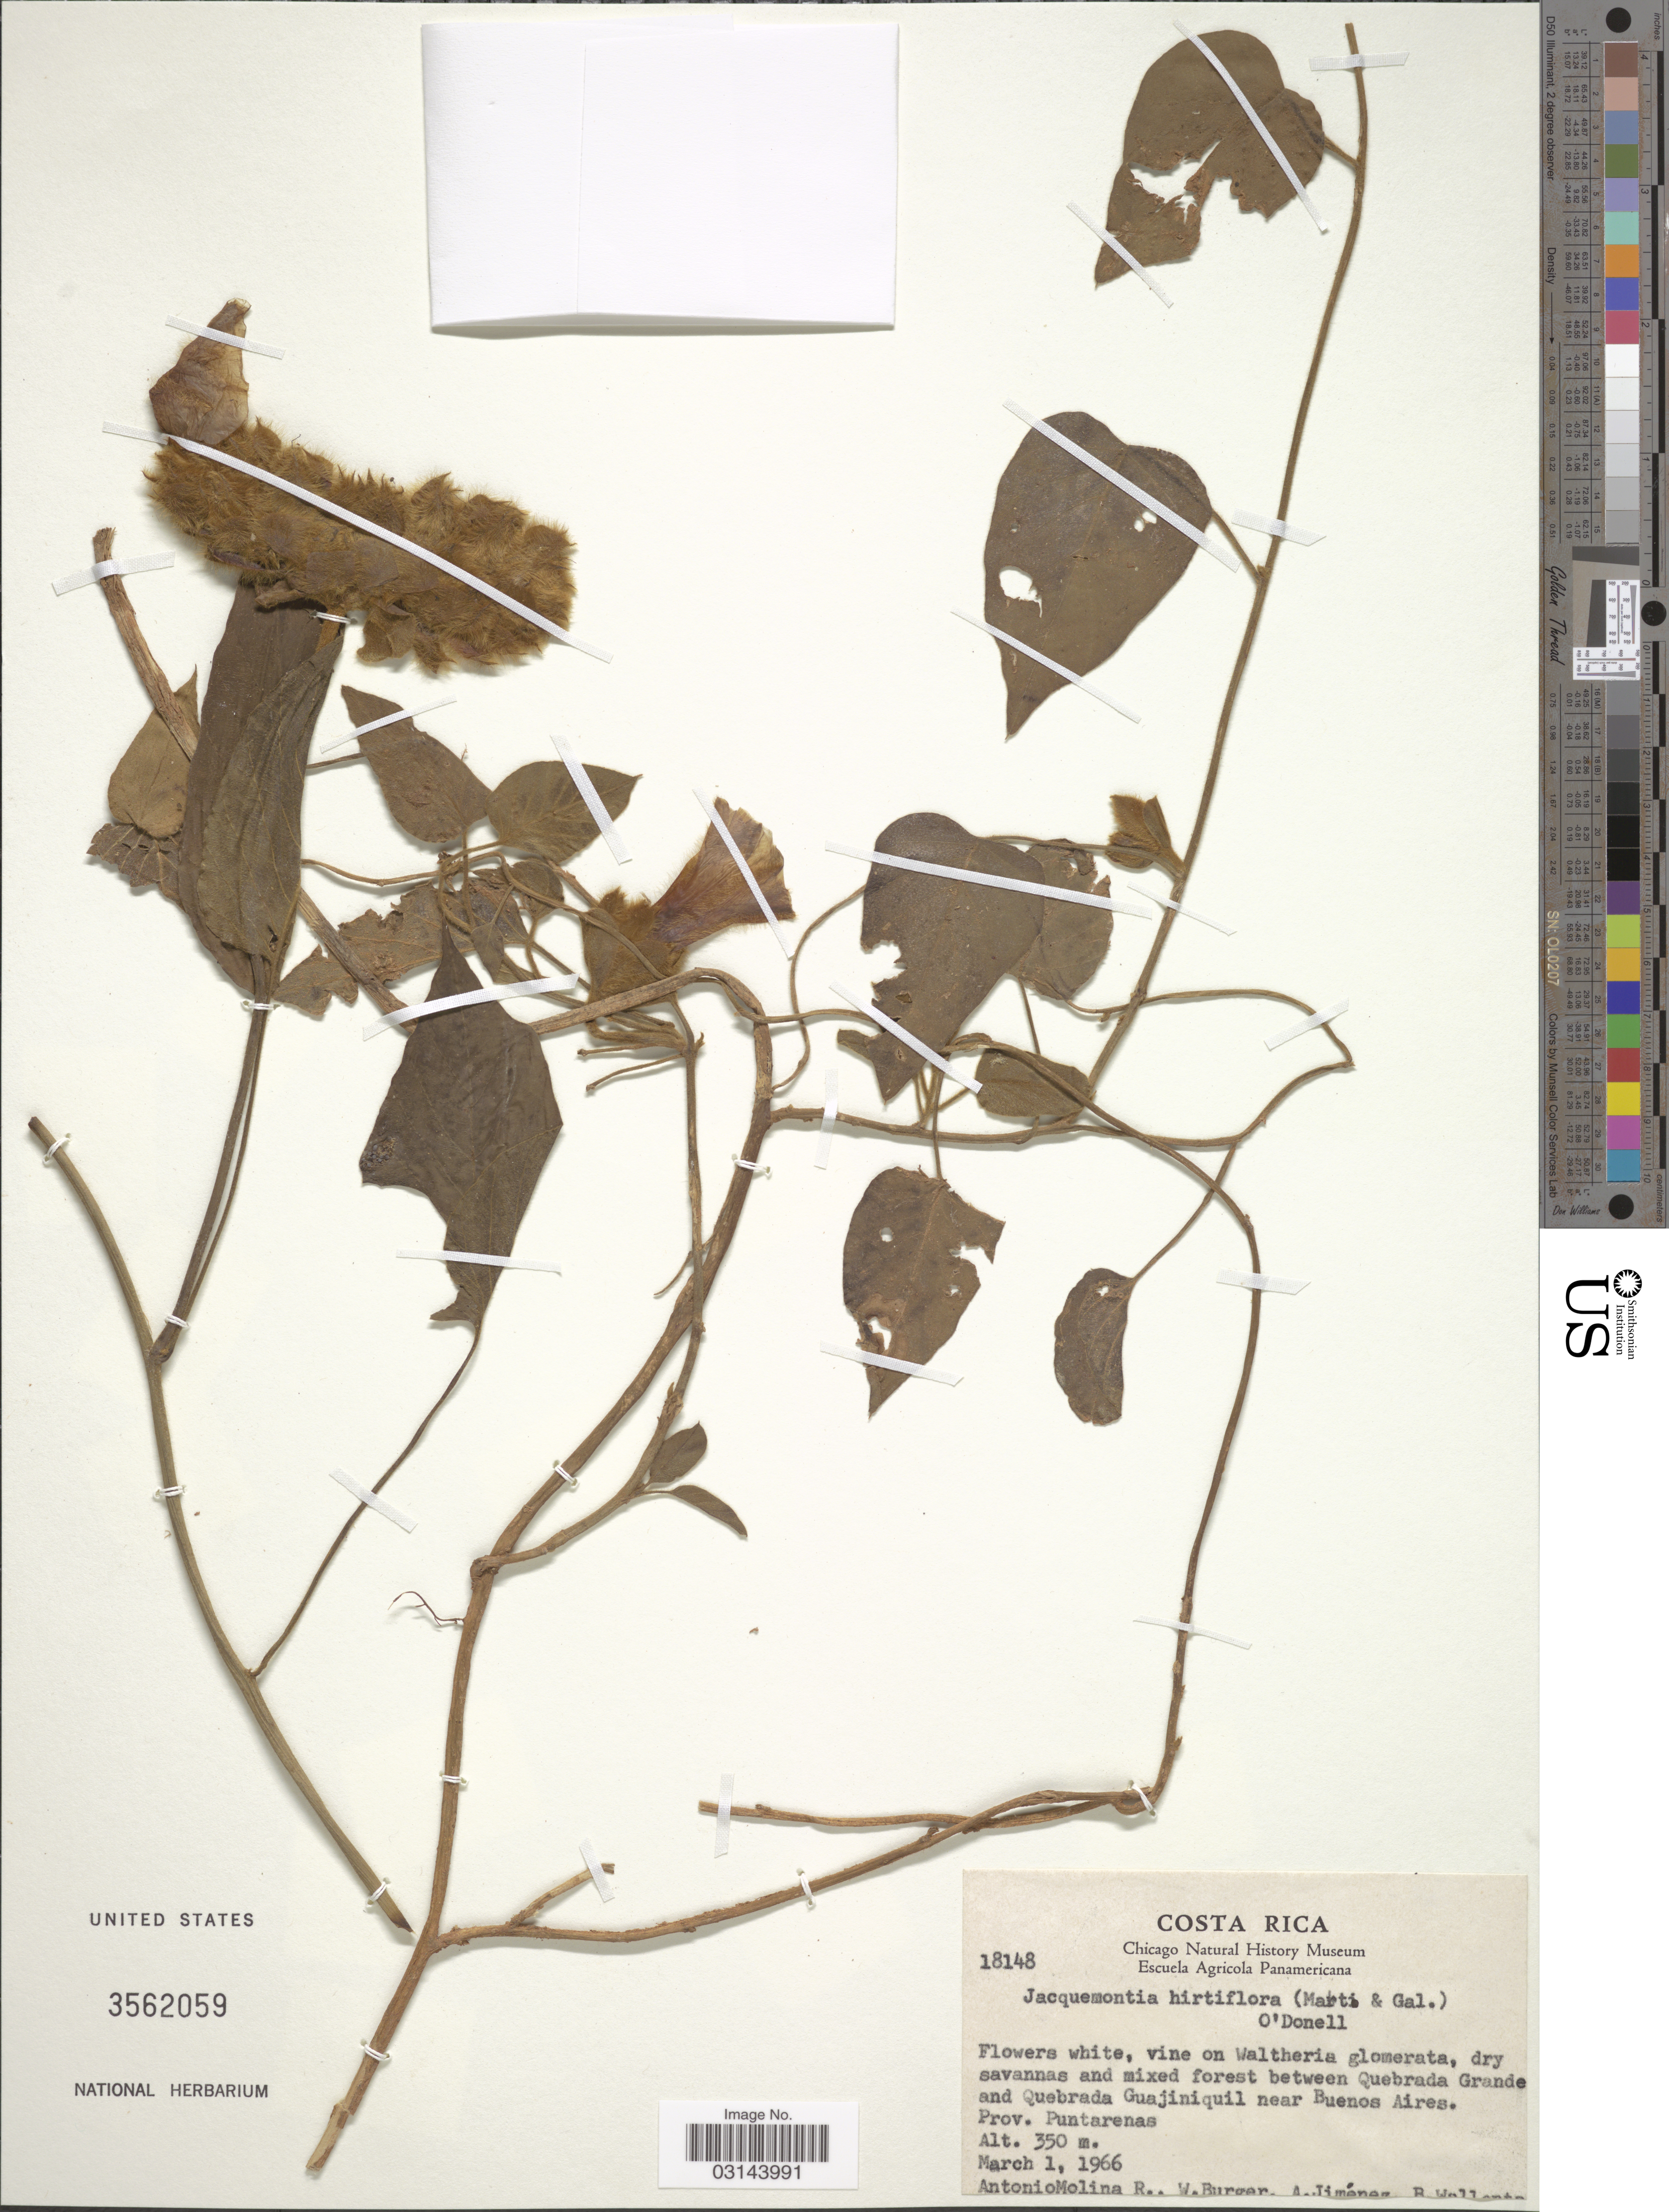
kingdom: Plantae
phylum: Tracheophyta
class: Magnoliopsida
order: Solanales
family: Convolvulaceae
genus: Jacquemontia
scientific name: Jacquemontia hirtiflora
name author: (M. Martens & Galeotti) O'Donell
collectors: A. Molina R., W. Burger, A. Jiménez & B. Wallenta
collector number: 18148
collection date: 1966-03-01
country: Costa Rica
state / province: Puntarenas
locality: Dry savannas and mixed forest between Quebrada Grande and Quebrada Guajiniquil near Buenos Aires, Prov. Puntarenas.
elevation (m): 350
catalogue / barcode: US 3562059